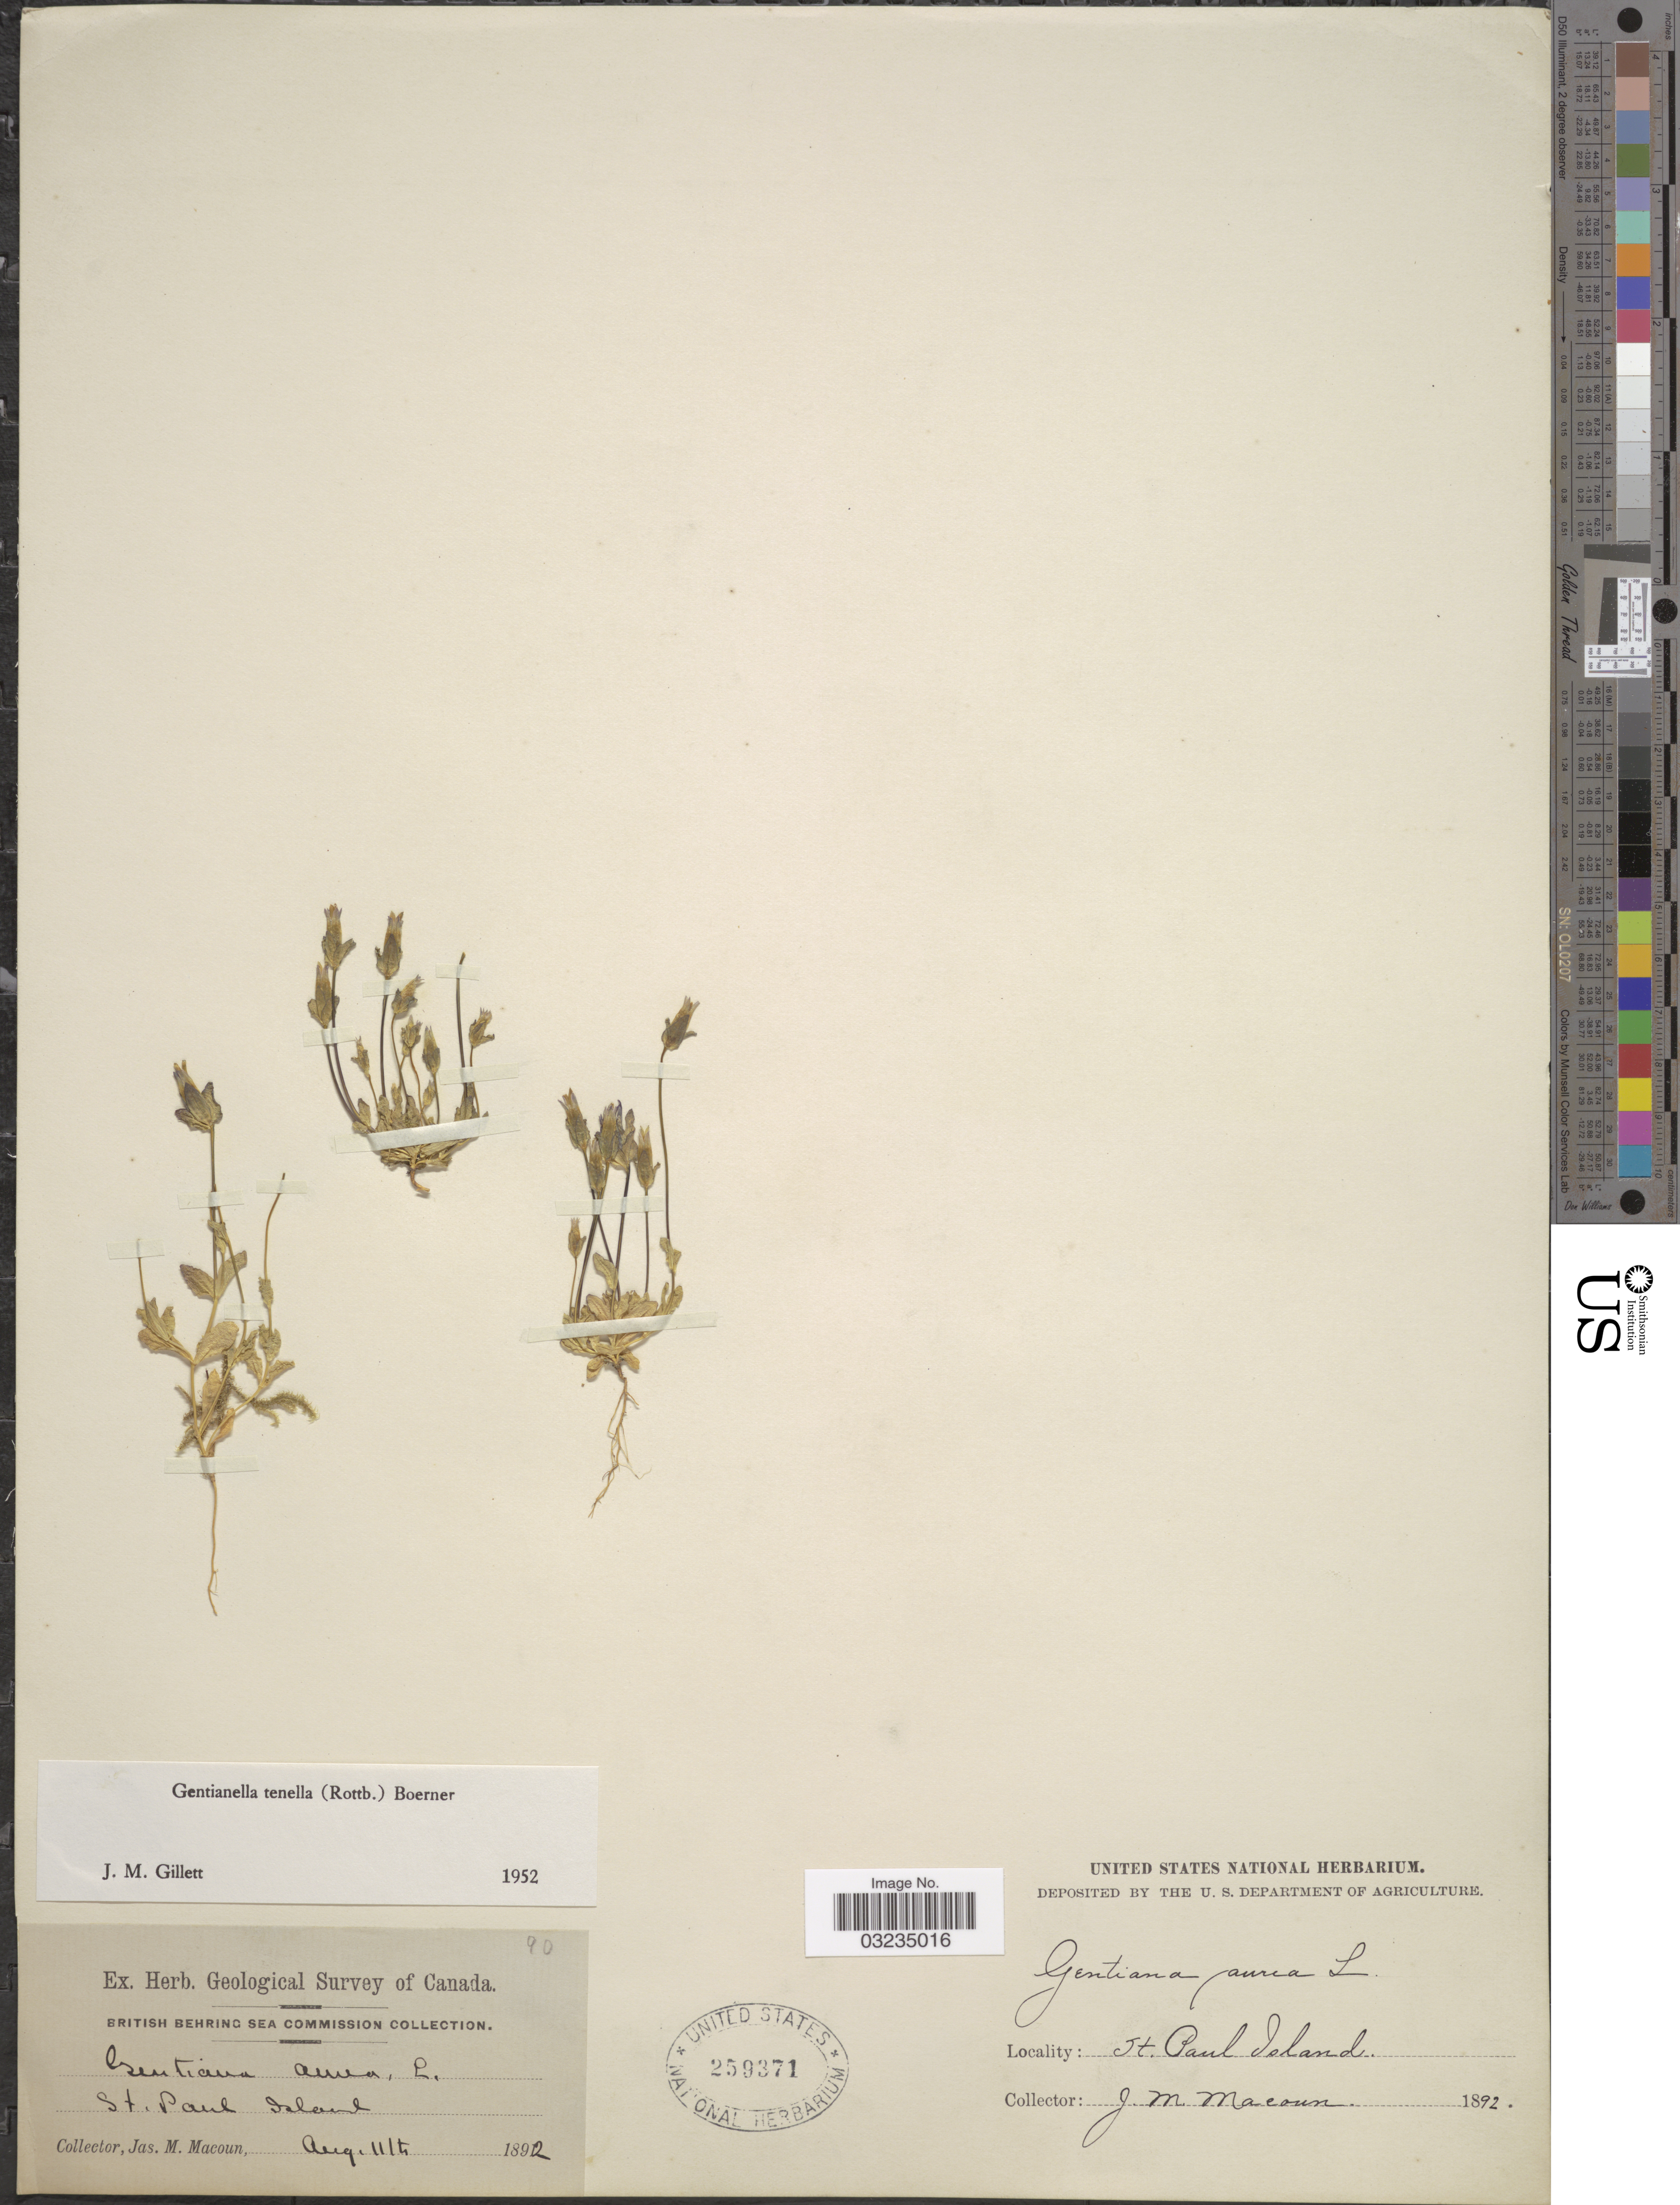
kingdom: Plantae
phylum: Tracheophyta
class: Magnoliopsida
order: Gentianales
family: Gentianaceae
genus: Gentiana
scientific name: Gentiana tenella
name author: Rottb.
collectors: J. M. Macoun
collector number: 90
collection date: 1892-08-11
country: United States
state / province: Alaska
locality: St. Paul Island.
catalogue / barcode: US 259371